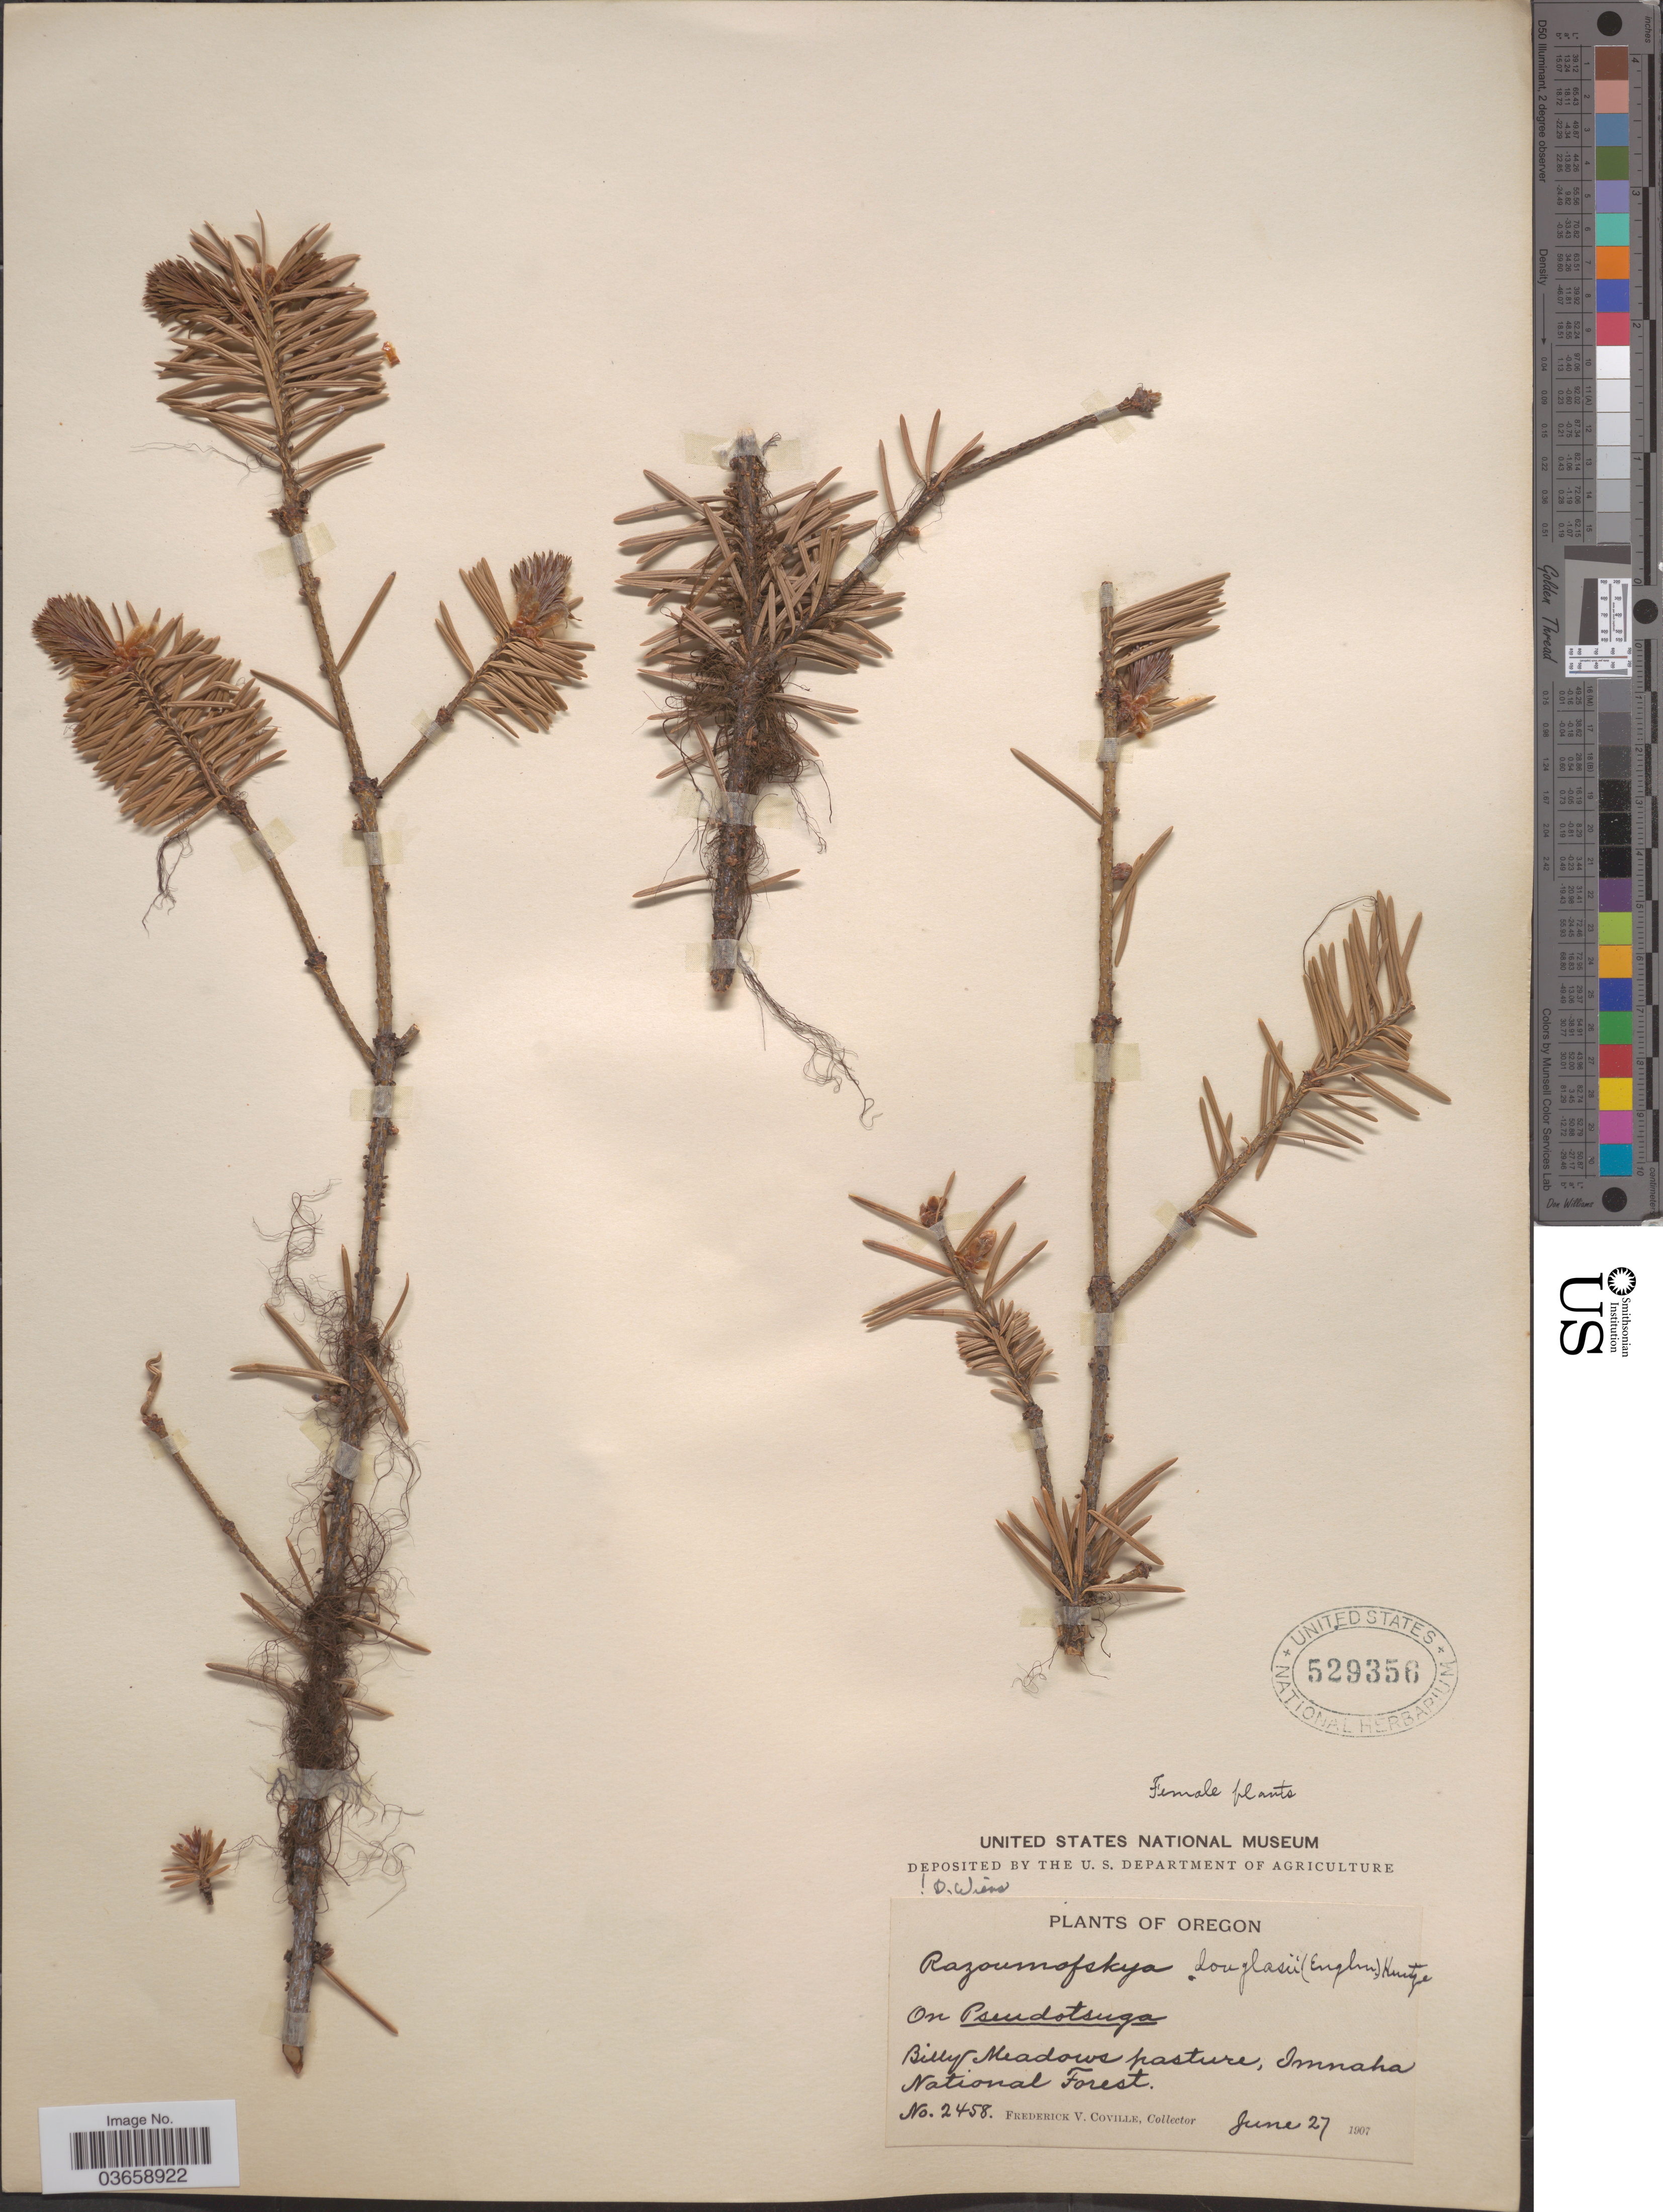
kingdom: Plantae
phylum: Tracheophyta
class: Magnoliopsida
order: Santalales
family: Viscaceae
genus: Arceuthobium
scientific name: Arceuthobium douglasii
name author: Engelm. in G.M. Wheeler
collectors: F. V. Coville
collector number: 2458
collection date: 1907-06-27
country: United States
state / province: Oregon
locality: Billy Meadows pasture, Imnaha National Forest.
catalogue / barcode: US 529356